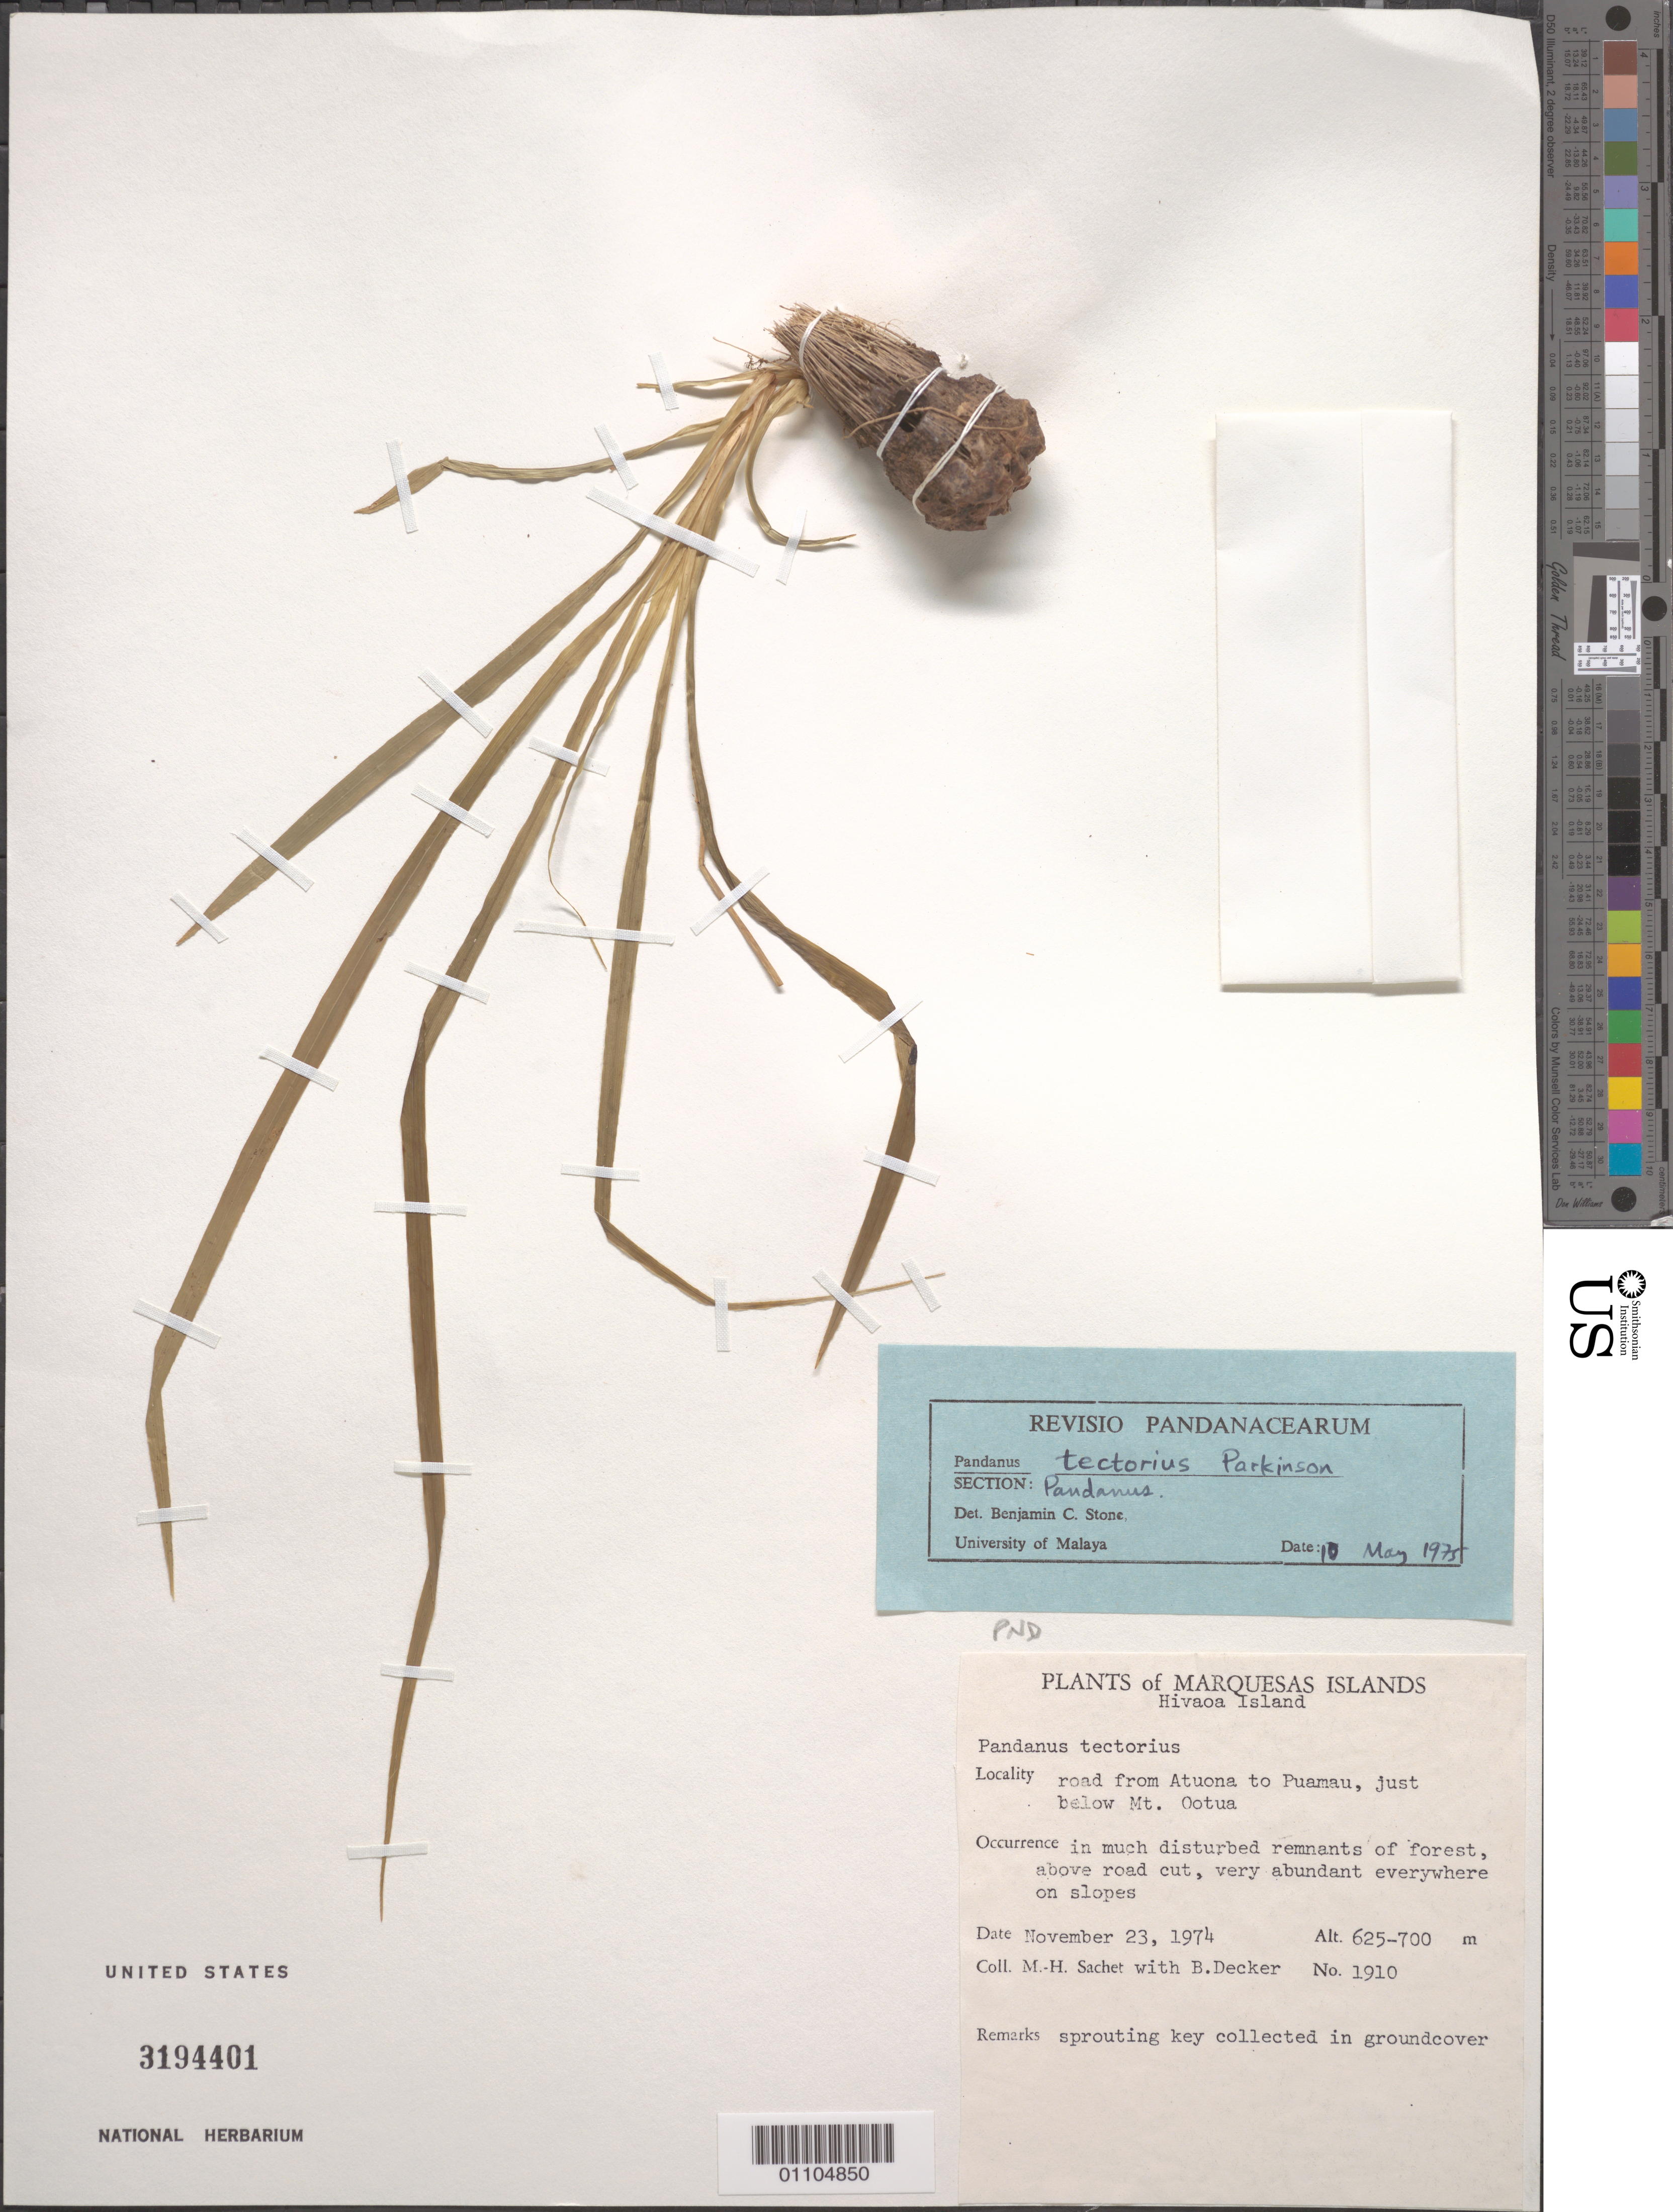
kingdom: Plantae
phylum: Tracheophyta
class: Liliopsida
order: Pandanales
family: Pandanaceae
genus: Pandanus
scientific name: Pandanus tectorius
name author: Parkinson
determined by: Stone, Benjamin C.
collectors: M.-H. Sachet & B. G. Decker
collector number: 1910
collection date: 1974-11-23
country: French Polynesia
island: Hiva Oa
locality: road from Atuona to Puamau, just below Mt. Ootua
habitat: In much disturbed remnants of forest, above road-cut, very abundant everywhere on slopes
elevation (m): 625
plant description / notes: Sprouting key collected in groundcover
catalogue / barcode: US 3194401